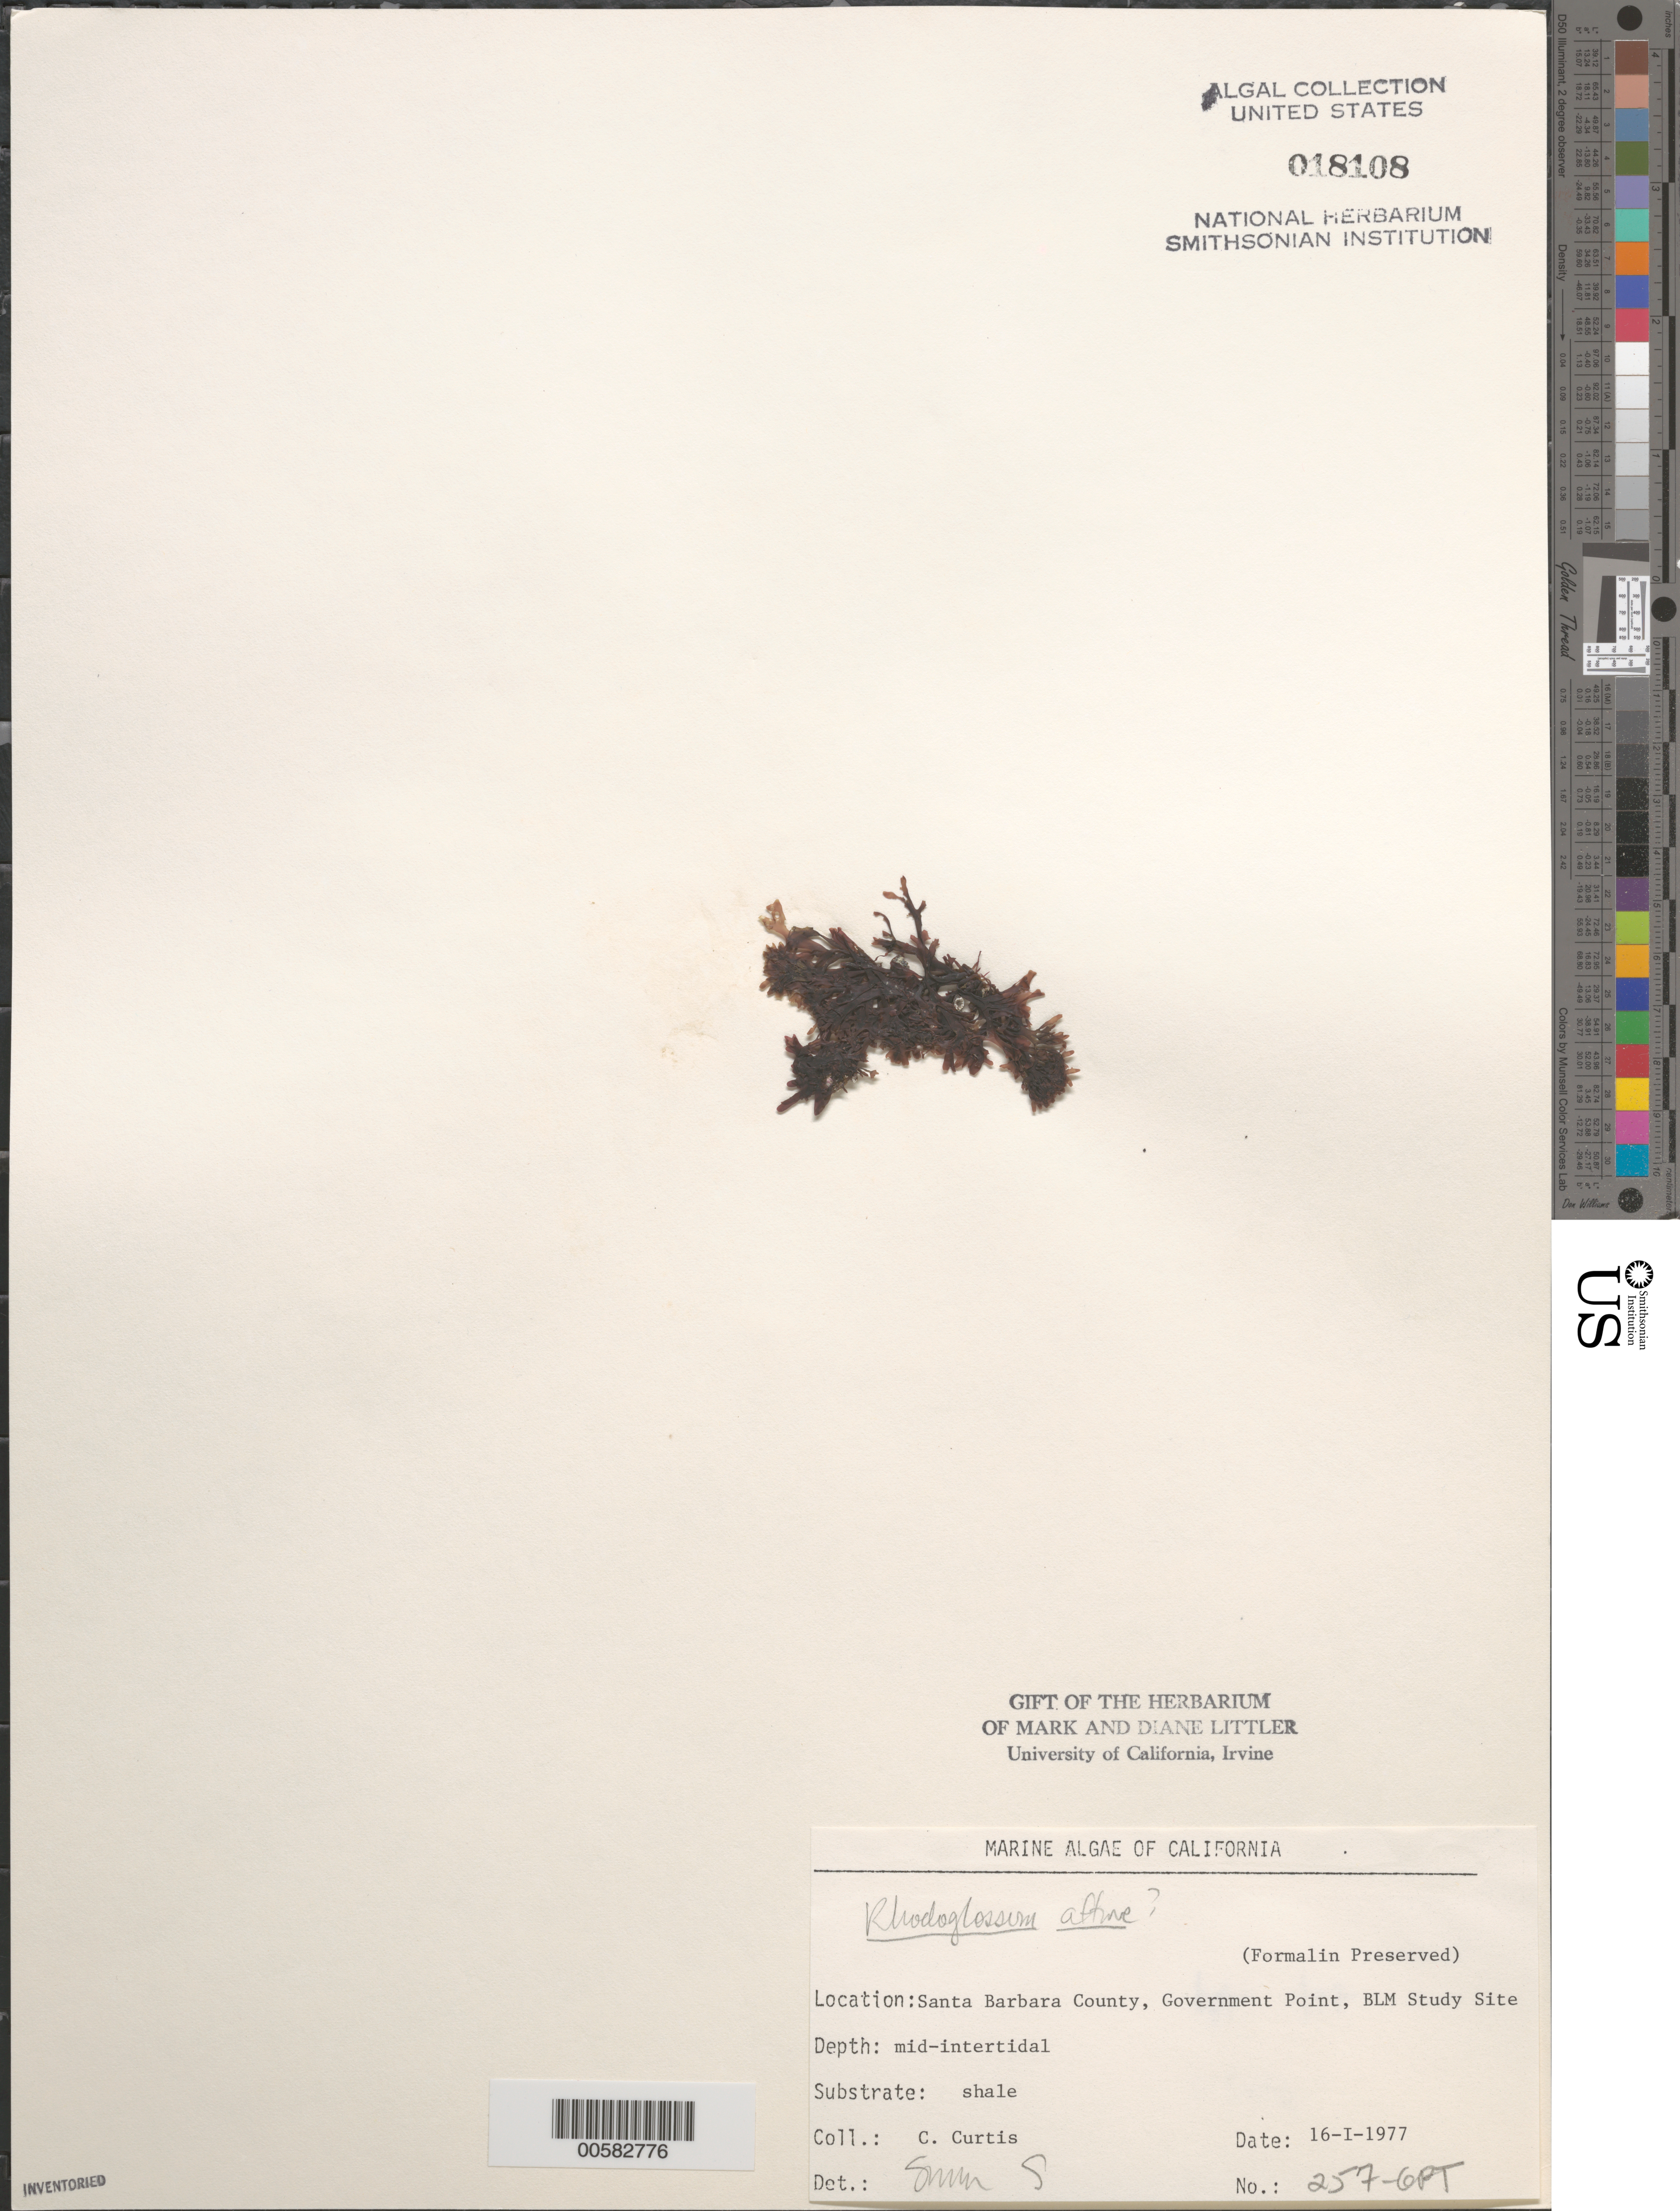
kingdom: Plantae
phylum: Rhodophyta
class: Florideophyceae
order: Gigartinales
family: Gigartinaceae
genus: Mazzaella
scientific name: Mazzaella affinis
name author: (Harvey) Fredericq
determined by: Algae name updating Project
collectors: C. Curtis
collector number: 257-gpt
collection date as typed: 16 Jan 1977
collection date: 1977-01-16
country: United States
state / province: California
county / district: Santa Barbara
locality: Government Point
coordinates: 34 26'31"N, 120 24'06"W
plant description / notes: BLM-SOCALBIGHT Rocky Intertidal Survey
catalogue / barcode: US 18108